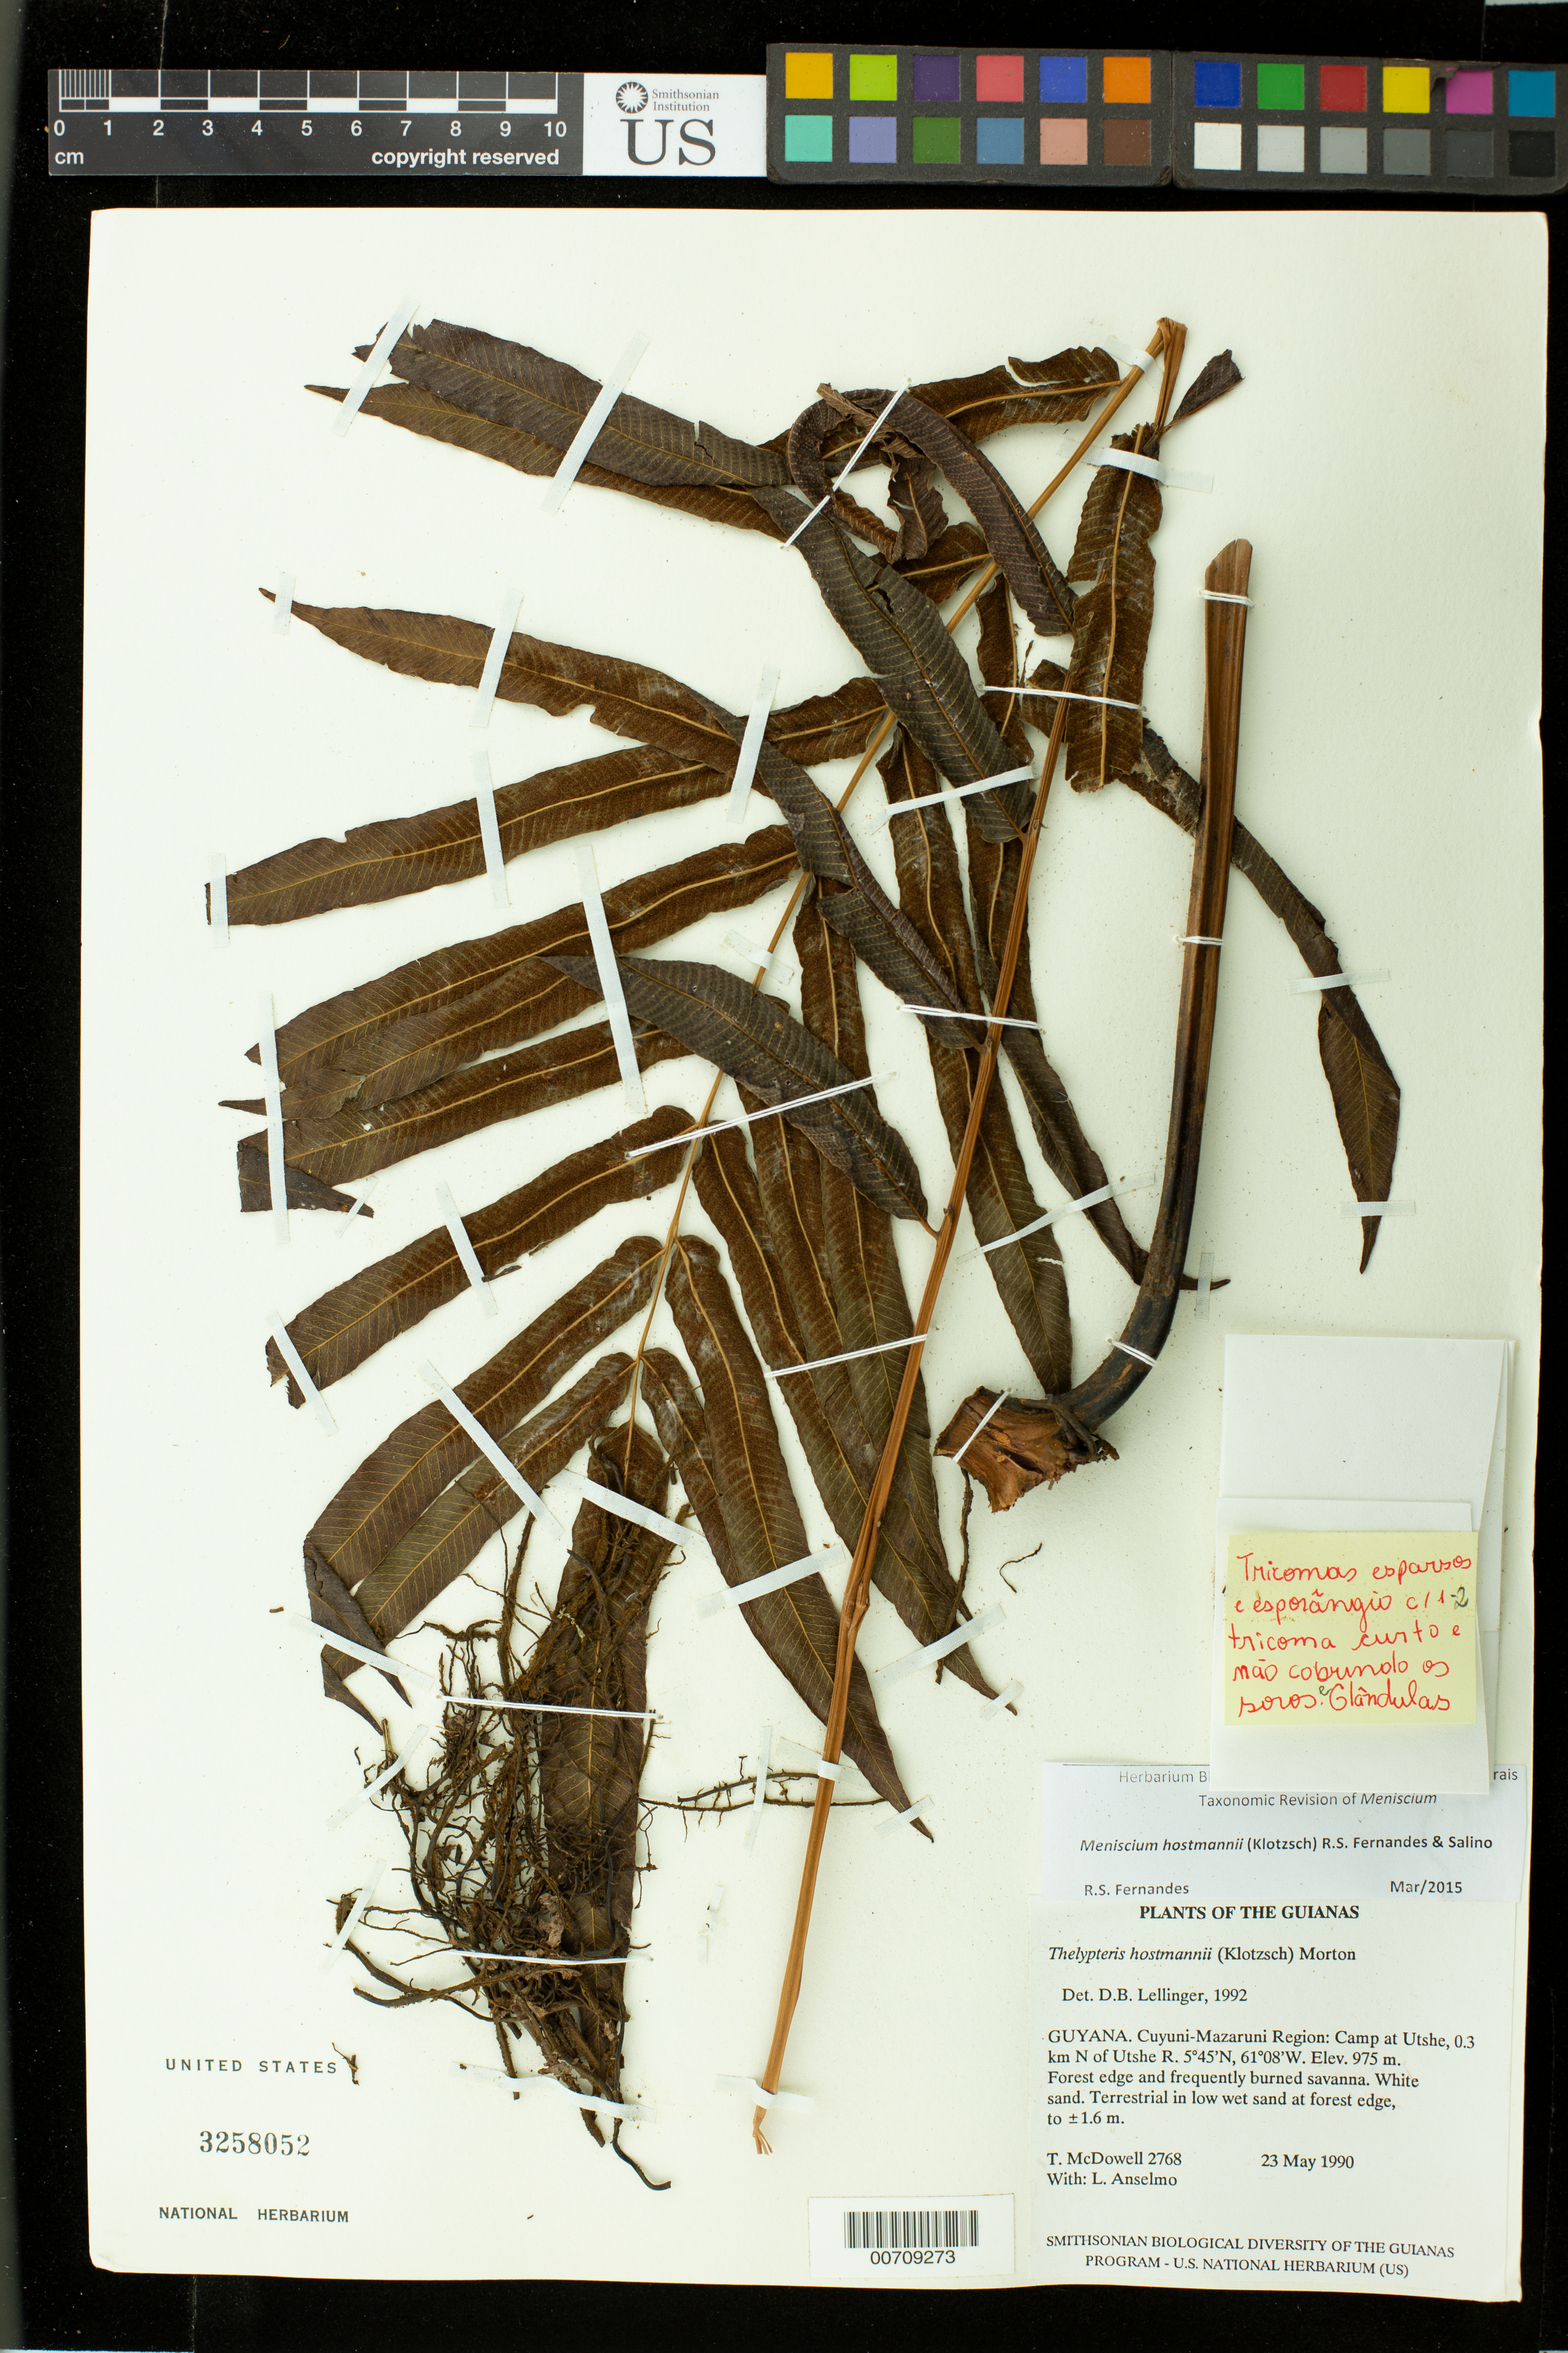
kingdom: Plantae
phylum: Tracheophyta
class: Polypodiopsida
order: Polypodiales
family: Thelypteridaceae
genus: Meniscium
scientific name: Meniscium hostmannii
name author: (Klotzsch) R.S. Fernandes & Salino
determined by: Fernandes, R. S.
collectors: T. McDowell & L. Anselmo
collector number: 2768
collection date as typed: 23 May 1990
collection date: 1990-05-23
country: Guyana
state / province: Cuyuni-Mazaruni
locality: Camp at Utshi, 0.3 km N of Utshi R on Savanna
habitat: Forest edge and frequently burned savanna. White sand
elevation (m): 975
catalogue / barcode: US 3258052